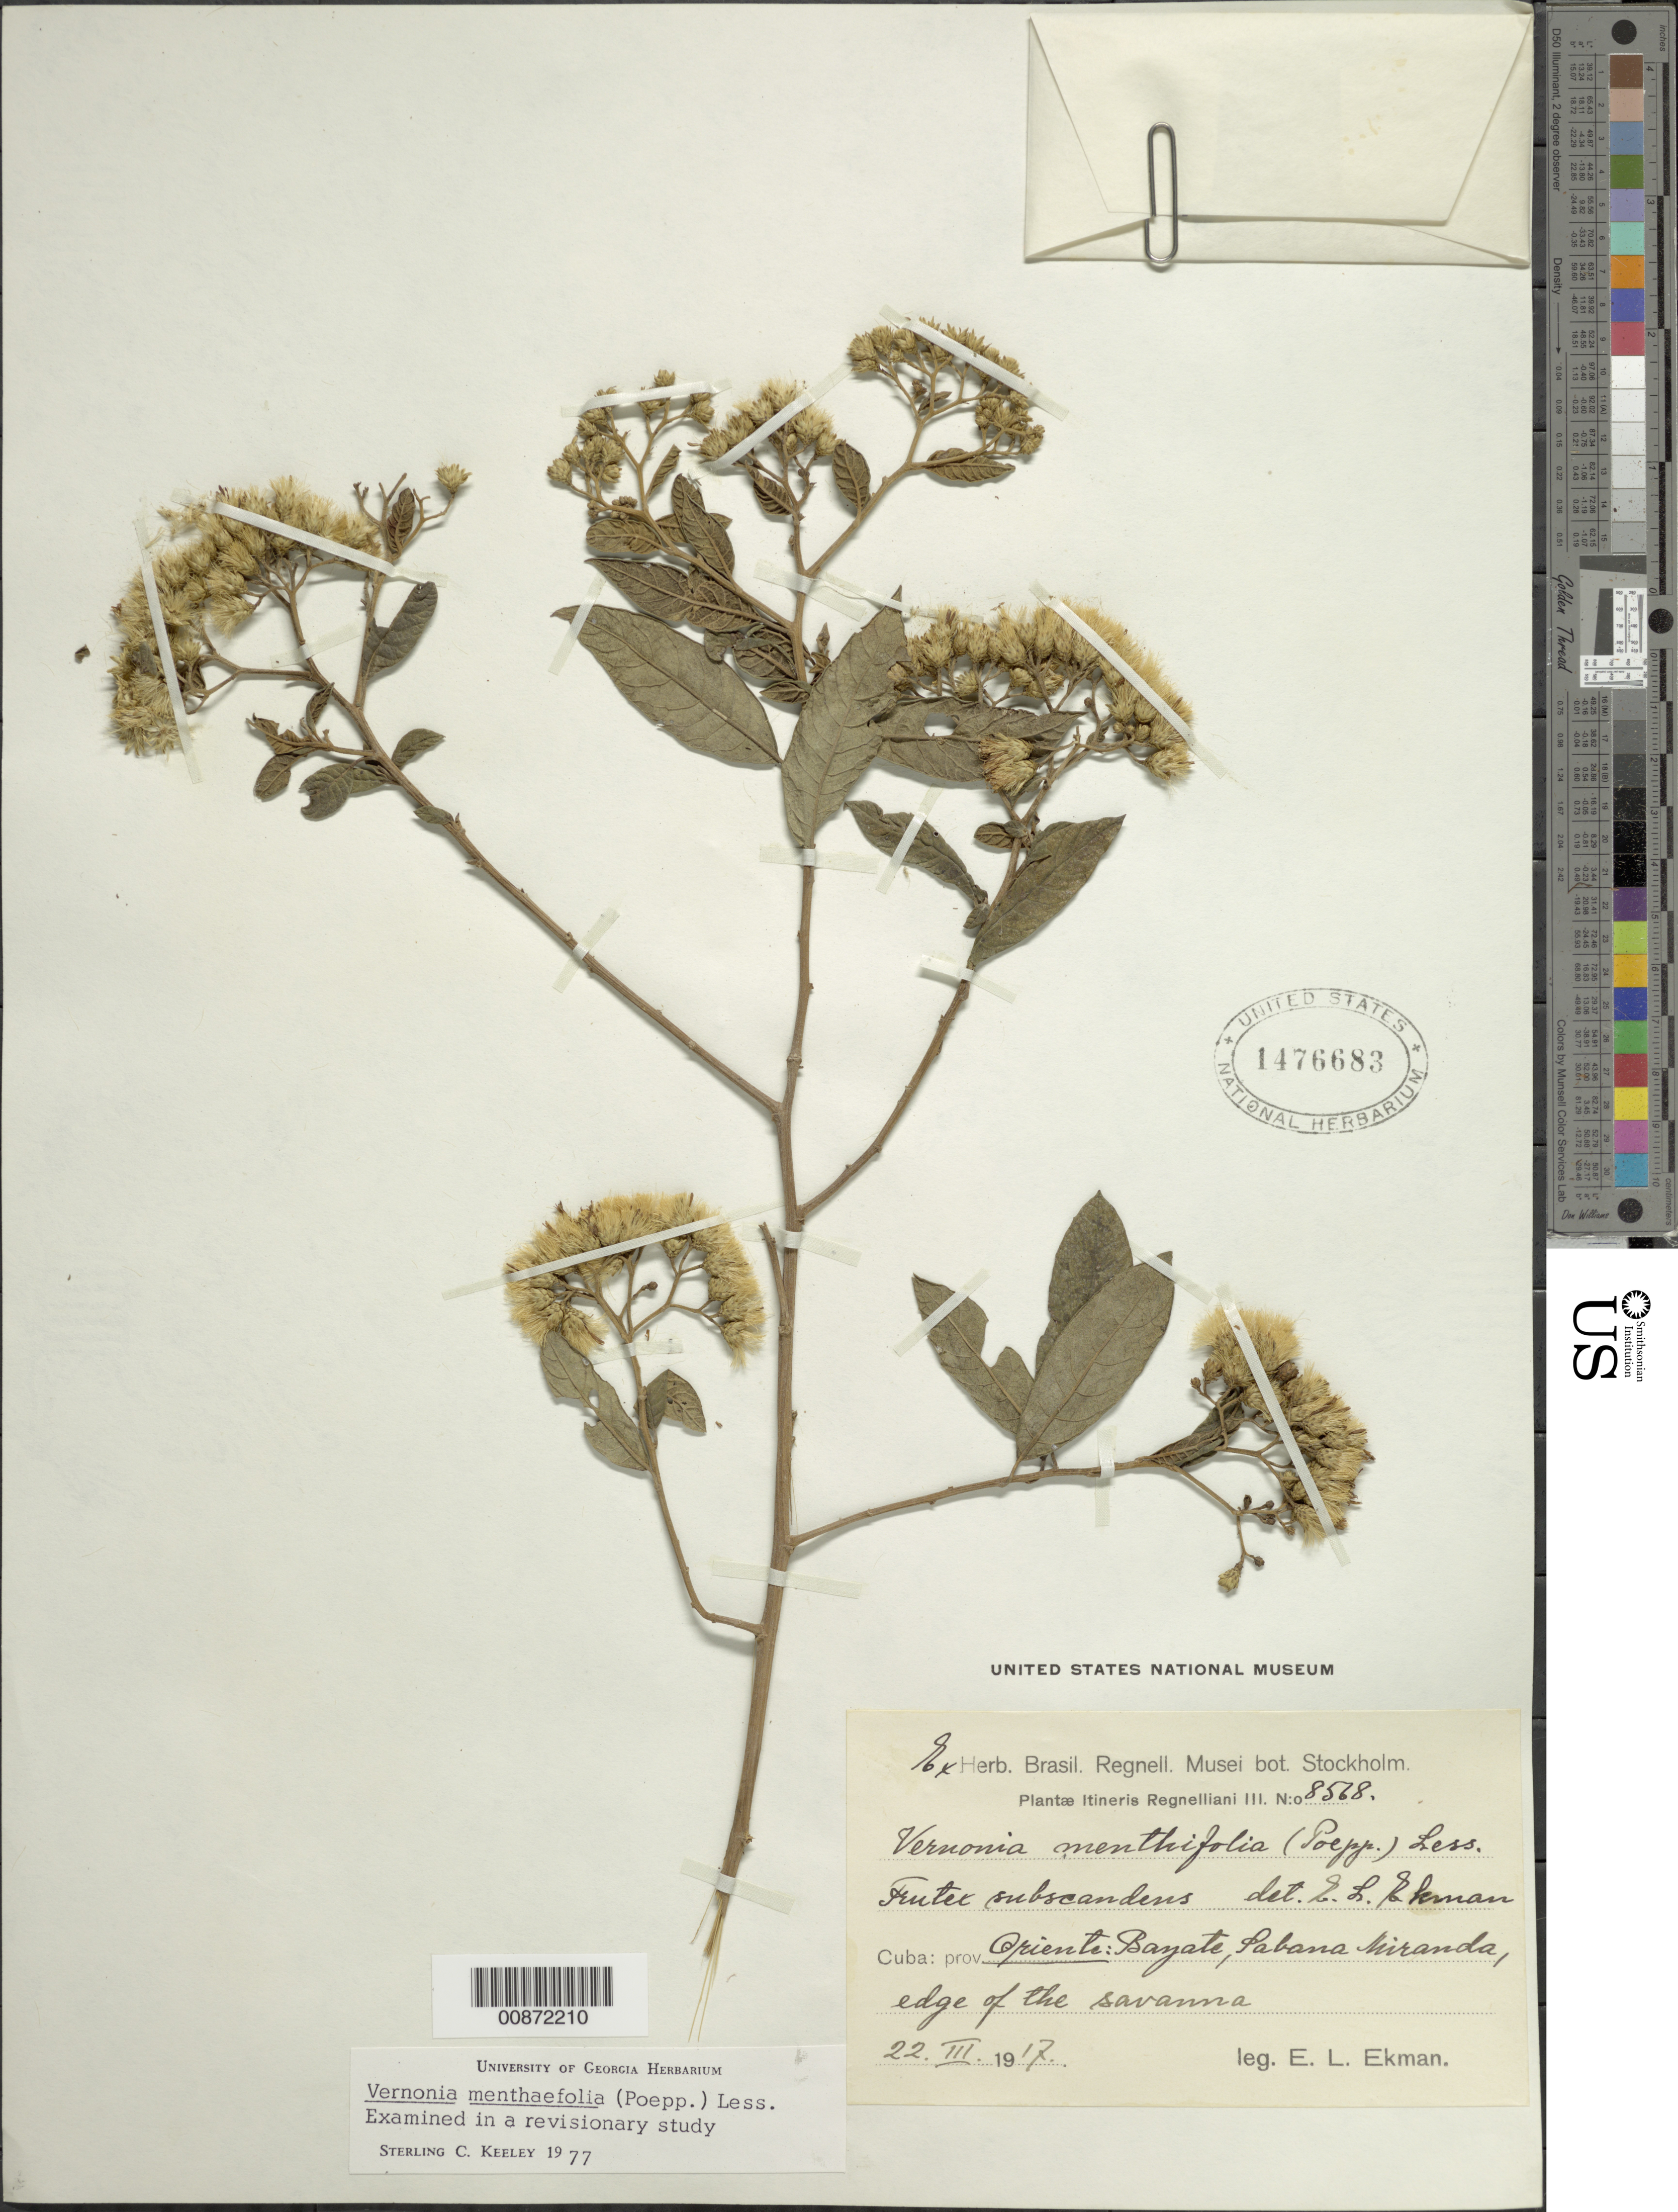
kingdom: Plantae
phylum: Tracheophyta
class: Magnoliopsida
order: Asterales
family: Asteraceae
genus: Vernonanthura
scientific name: Vernonanthura menthifolia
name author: (Poepp. ex Spreng.) H. Rob.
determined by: Ekman, E. L.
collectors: E. L. Ekman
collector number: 8568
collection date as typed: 22 Mar 1917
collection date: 1917-03-22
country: Cuba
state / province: Oriente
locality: Bayate, Sabana Miranda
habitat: Edge of savanna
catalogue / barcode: US 1476683